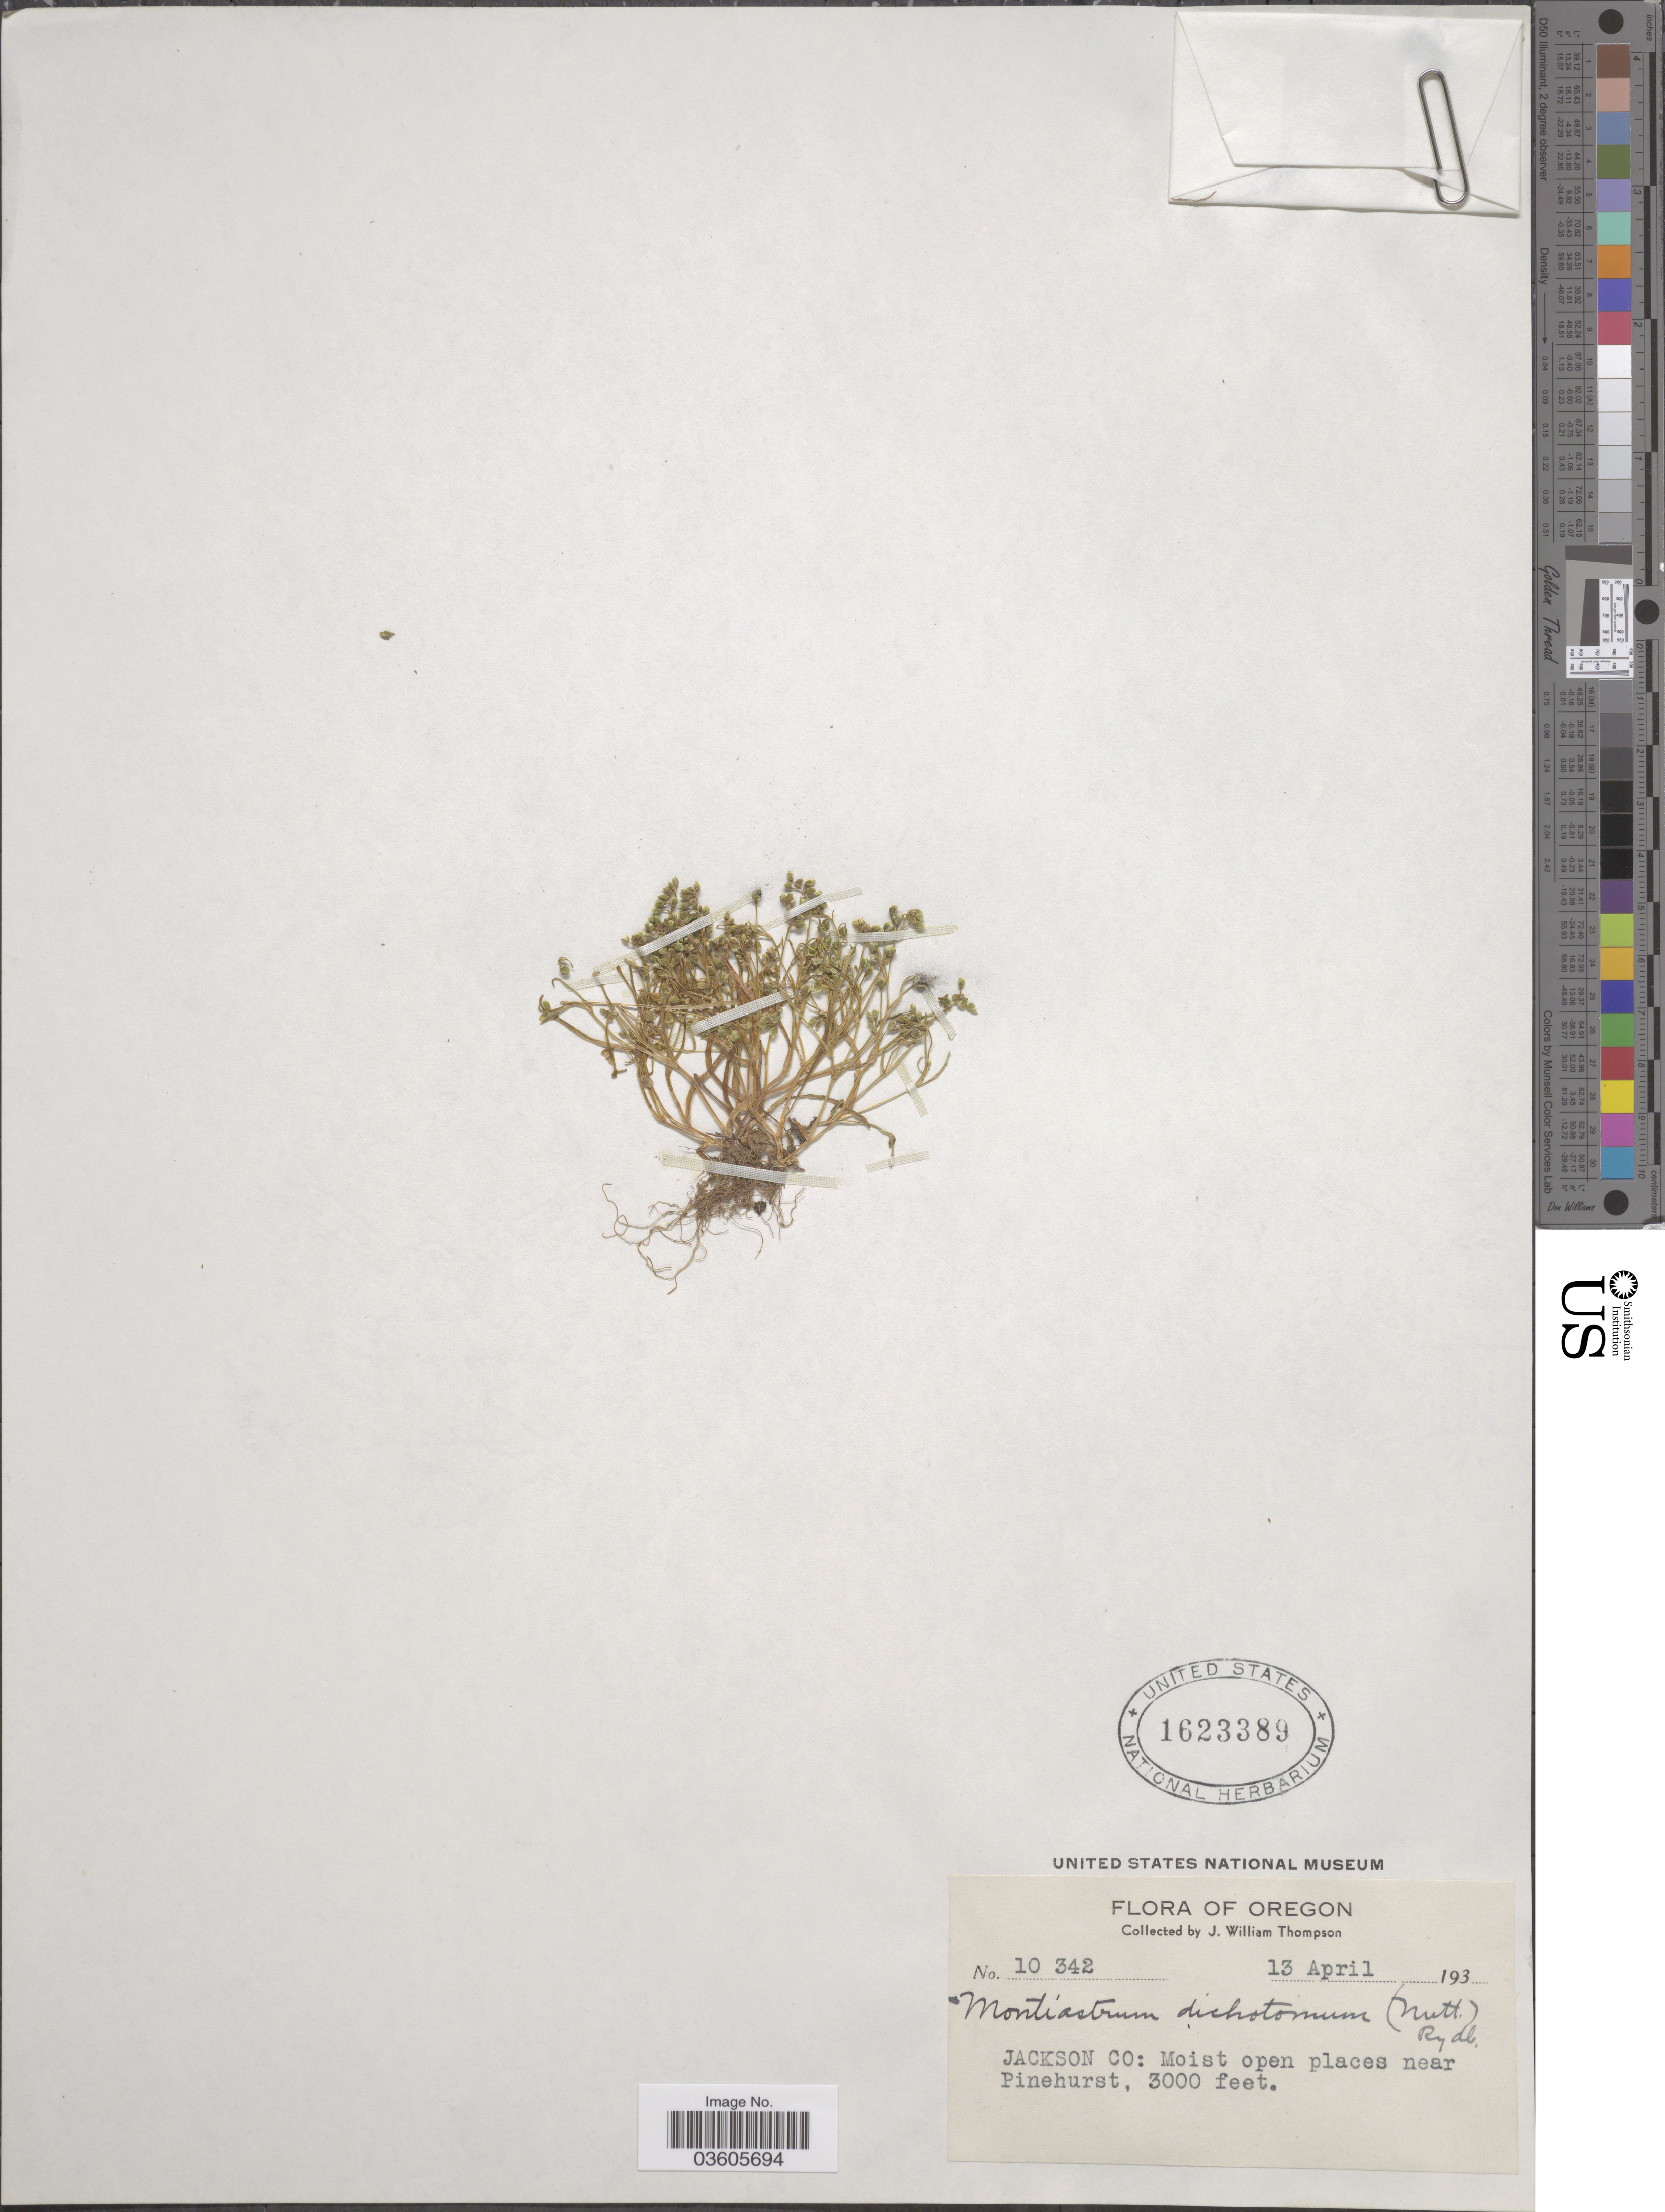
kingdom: Plantae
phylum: Tracheophyta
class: Magnoliopsida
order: Caryophyllales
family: Montiaceae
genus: Montia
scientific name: Montia dichotoma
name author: (Nutt.) Howell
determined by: Strong, Mark T., (BOT), Smithsonian Institution - National Museum of Natural History (UNITED STATES)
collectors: J. W. Thompson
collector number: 10342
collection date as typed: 13 April 193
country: United States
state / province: Oregon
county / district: Jackson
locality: Jackson Co: Moist open places near Pinehurst.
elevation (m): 914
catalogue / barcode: US 1623389